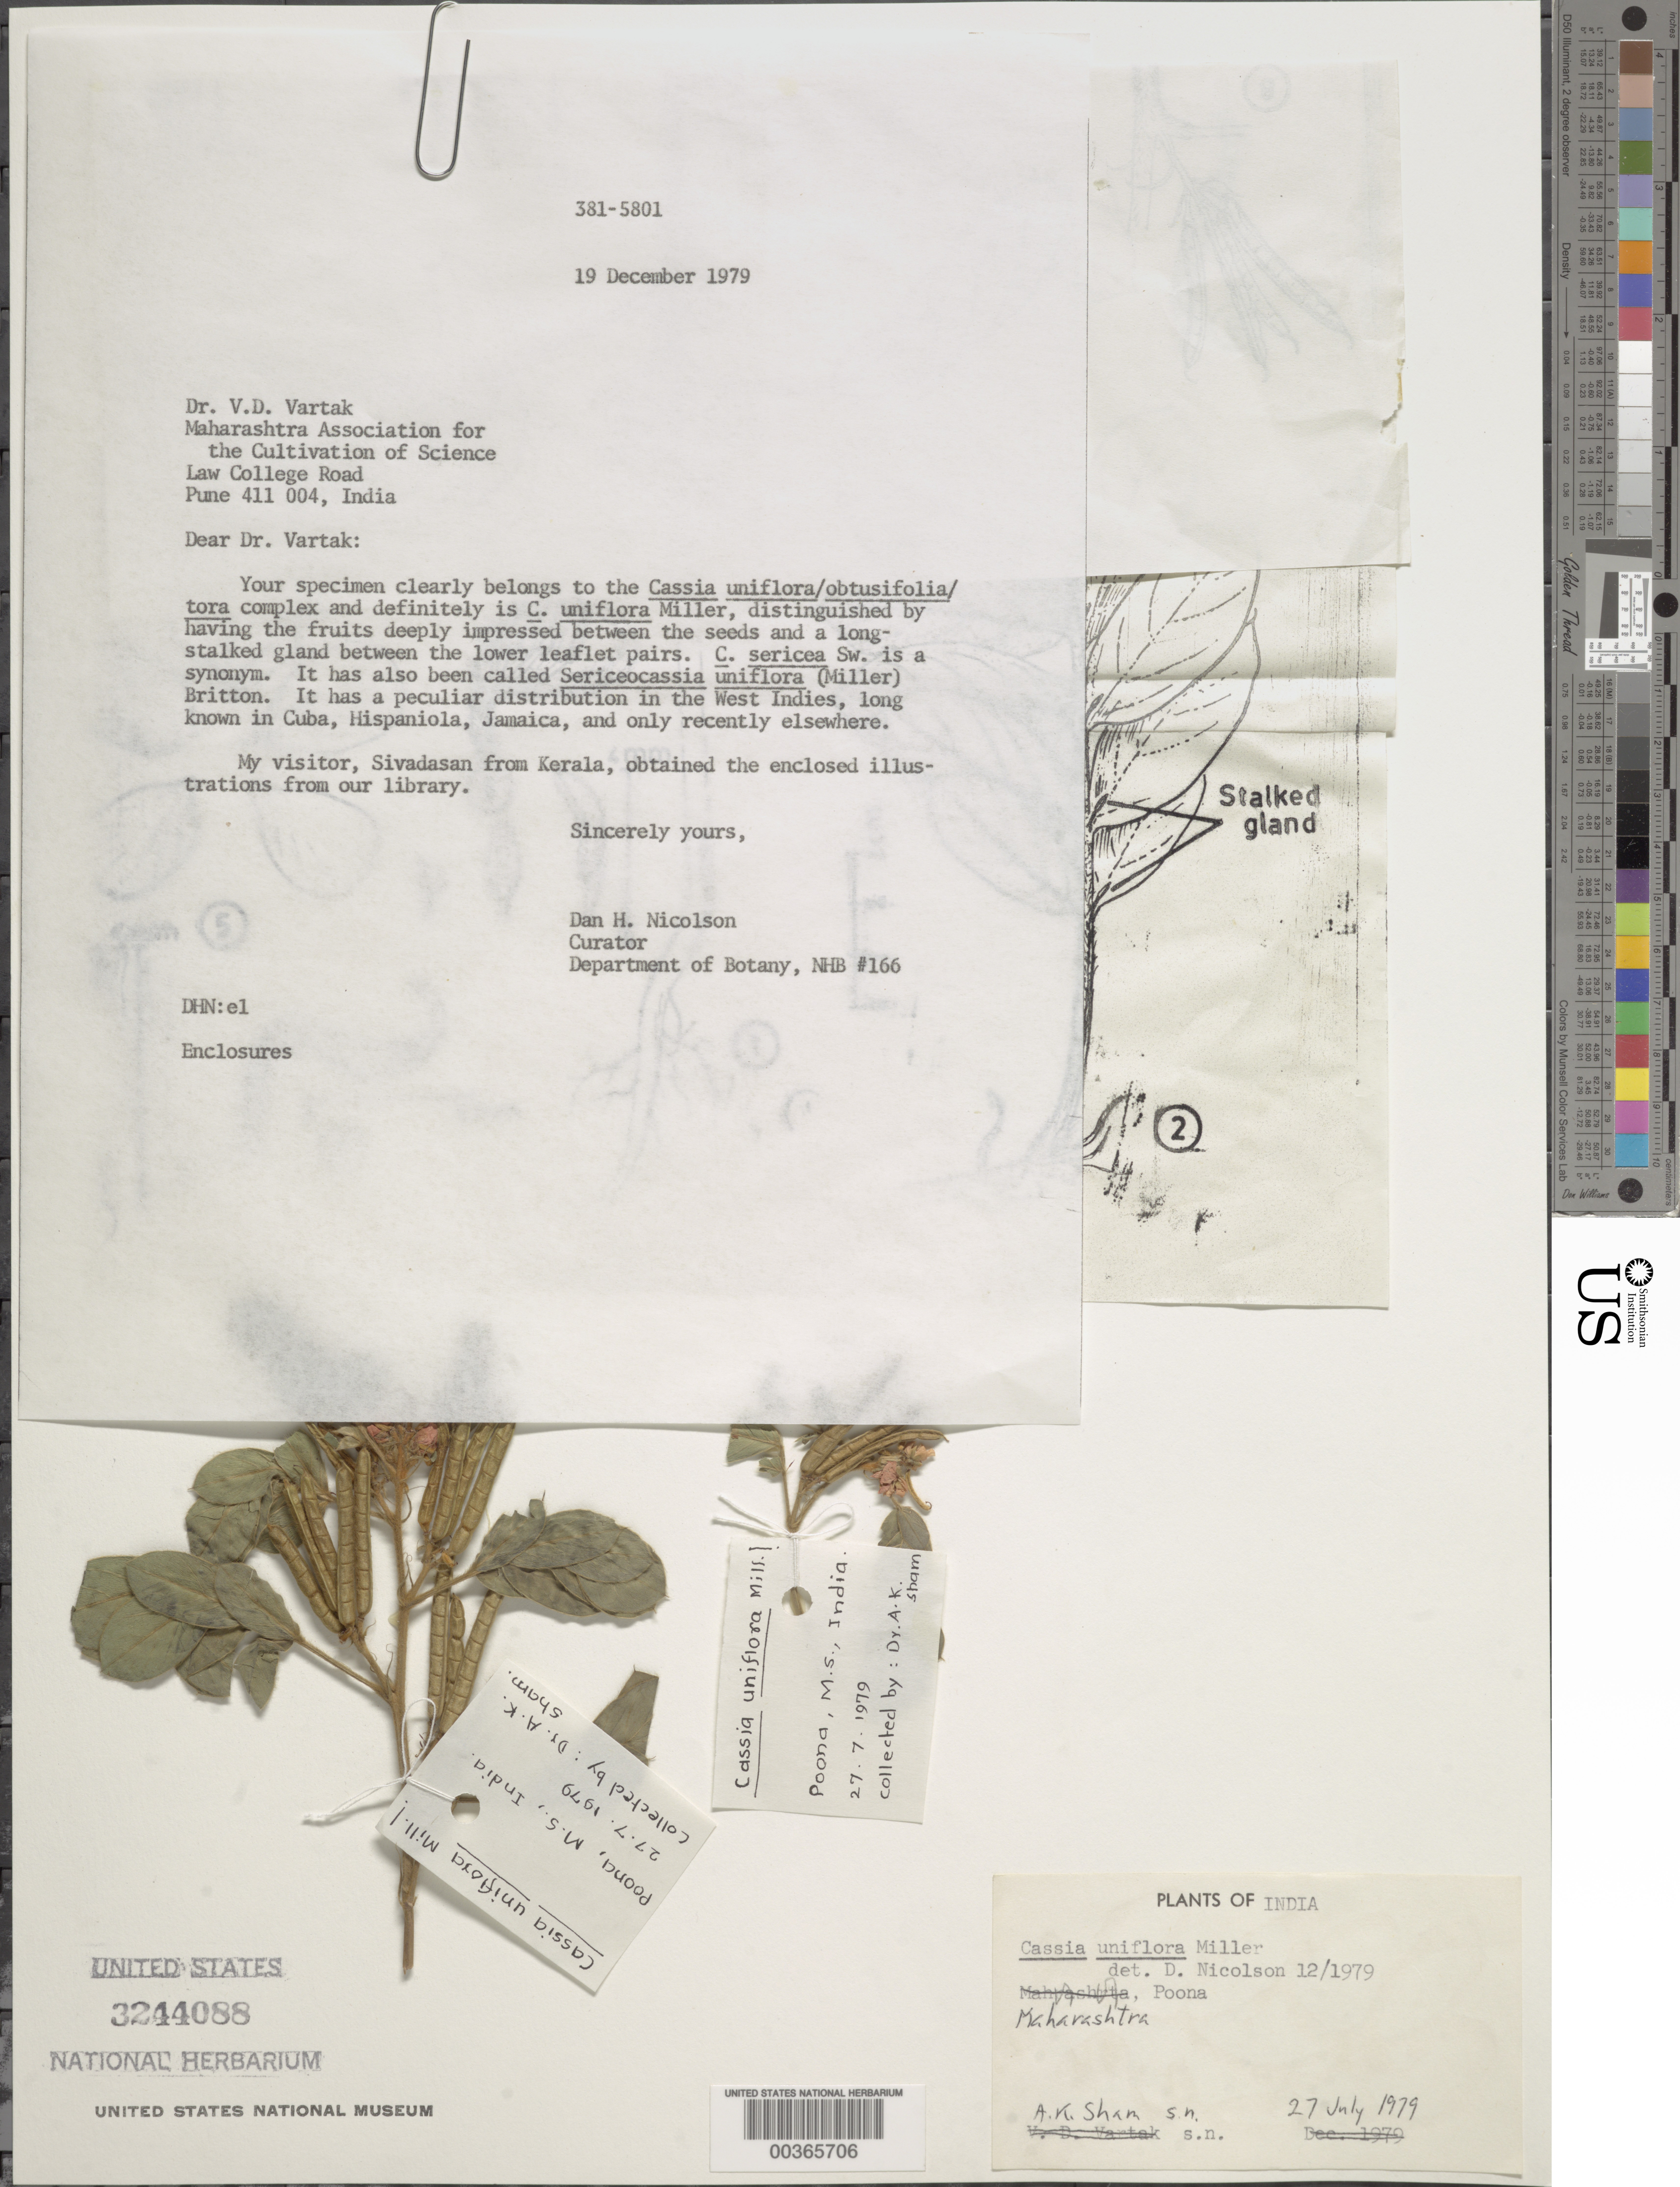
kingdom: Plantae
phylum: Tracheophyta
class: Magnoliopsida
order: Fabales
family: Fabaceae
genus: Senna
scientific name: Senna uniflora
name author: (Mill.) H.S. Irwin & Barneby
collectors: A. Sham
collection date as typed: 27 Jul 1979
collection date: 1979-07-27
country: India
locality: Poona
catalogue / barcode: US 3244088